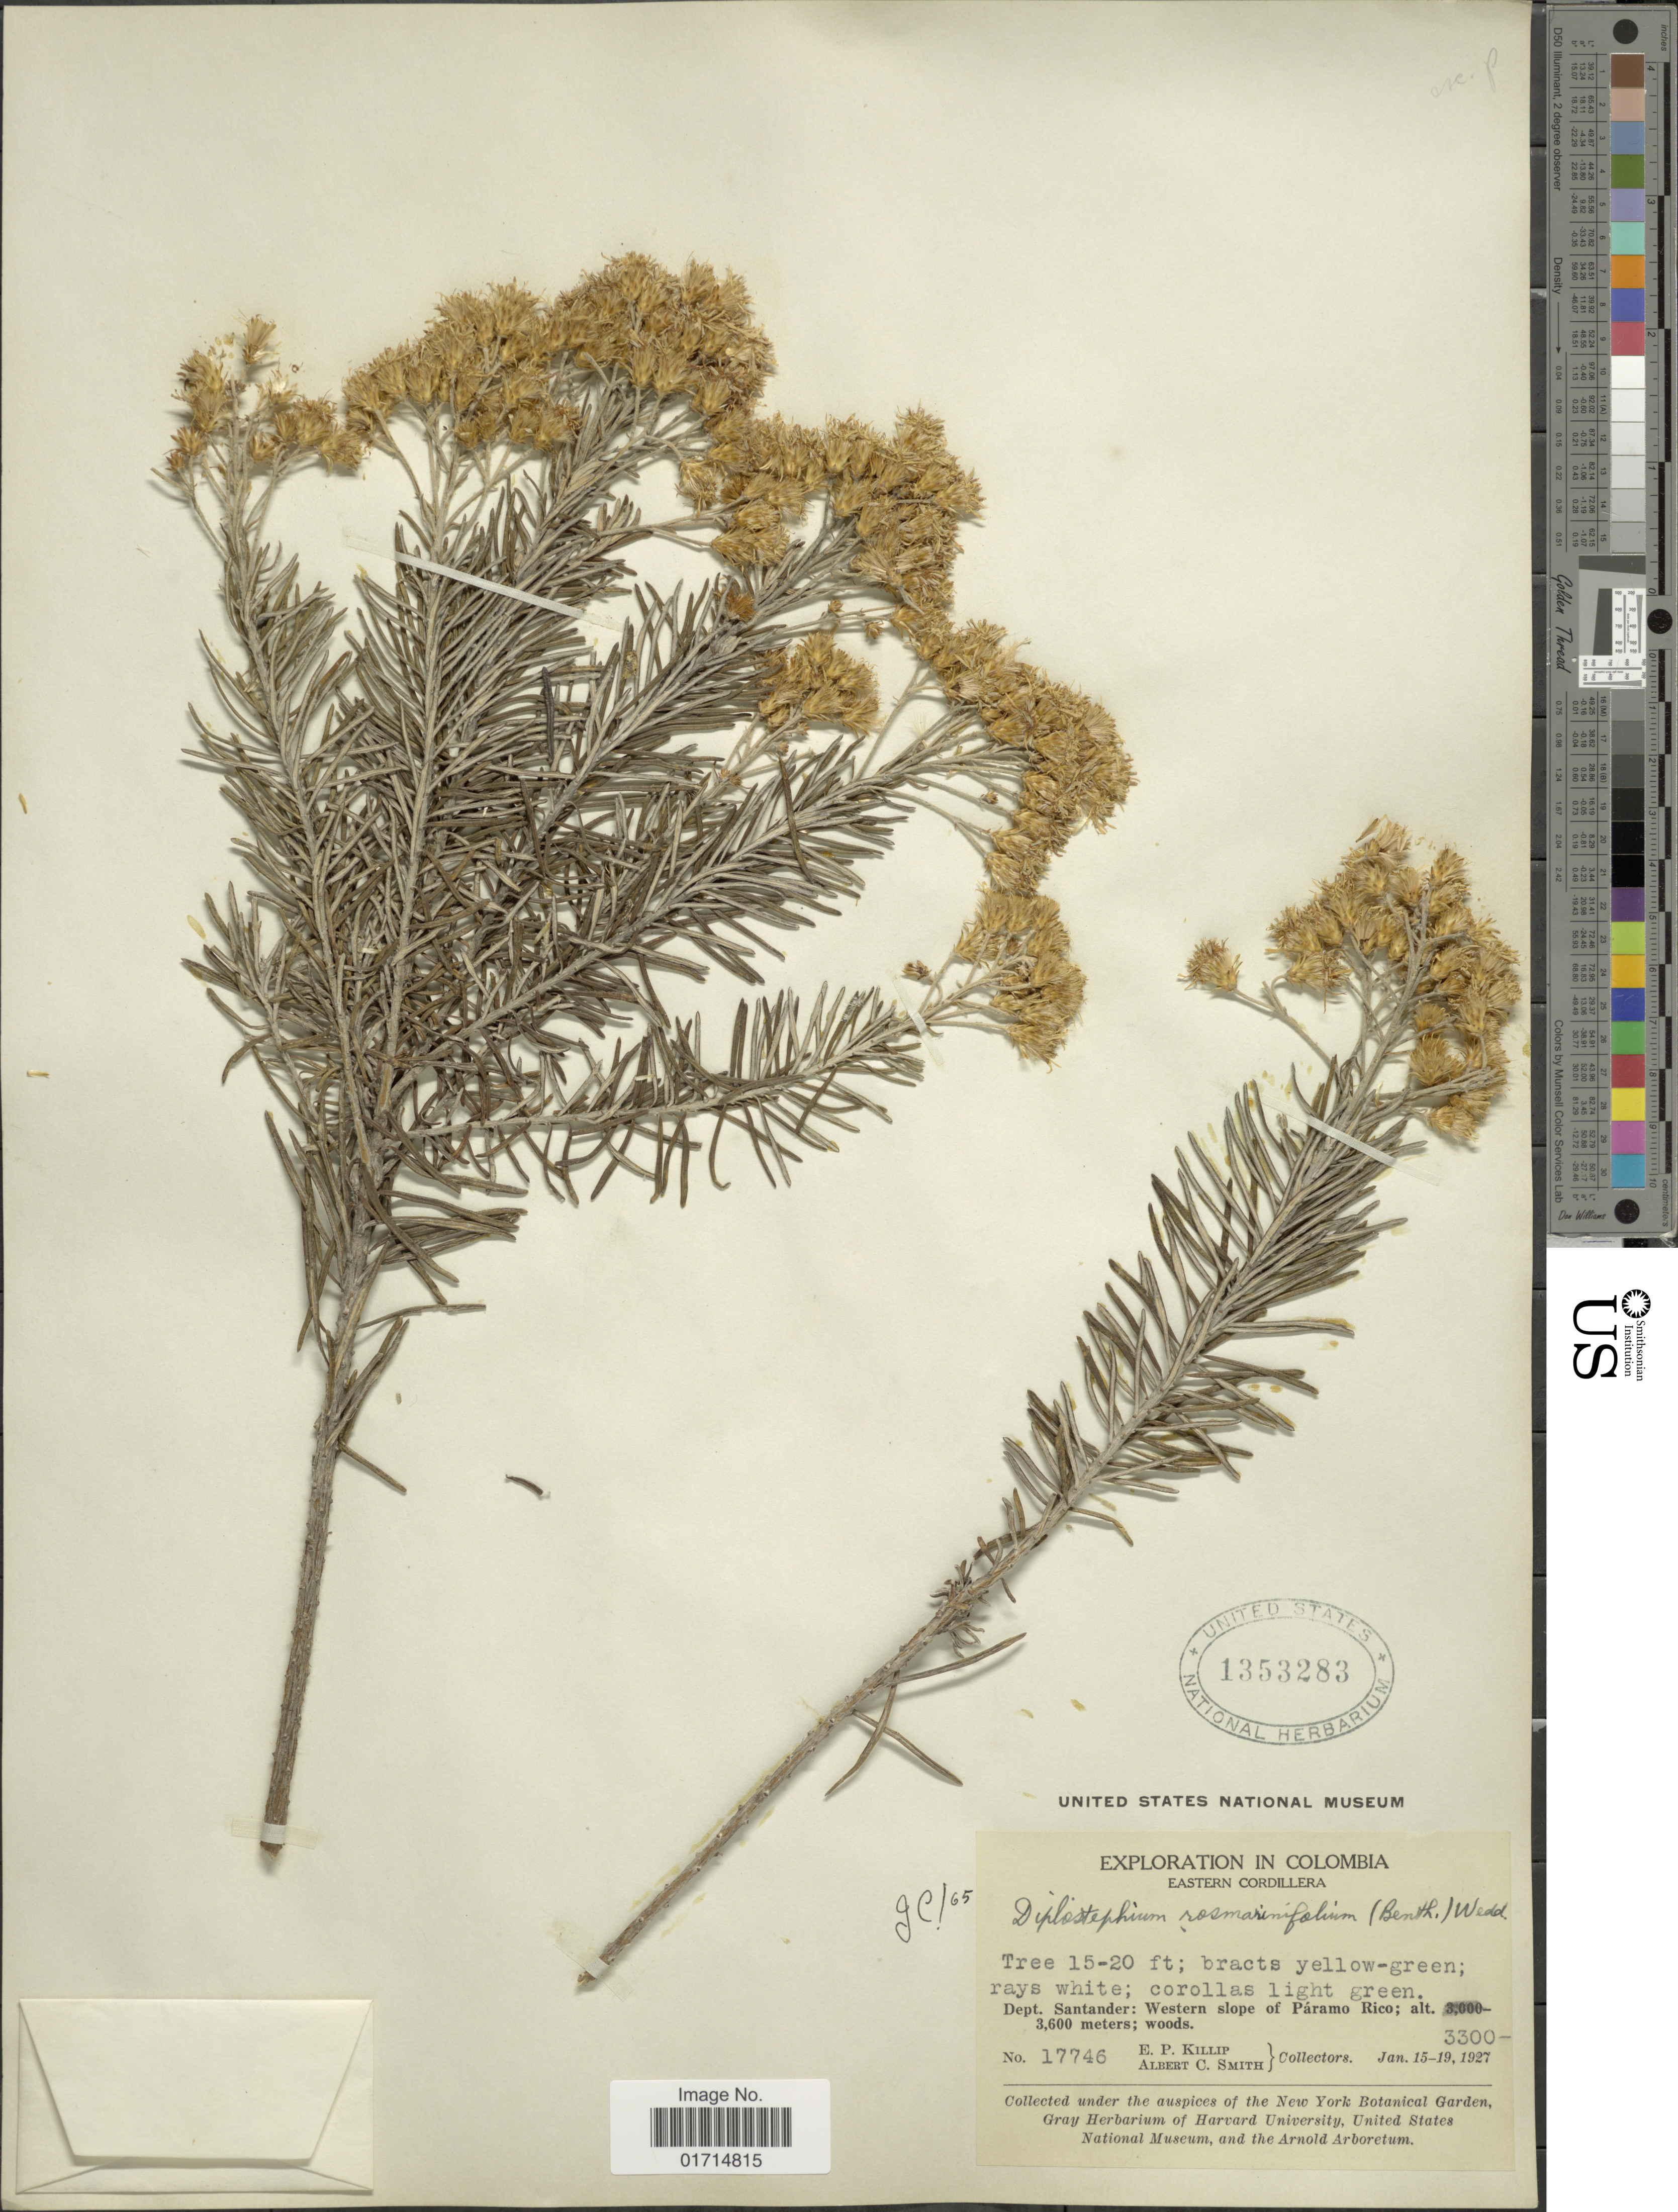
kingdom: Plantae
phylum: Tracheophyta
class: Magnoliopsida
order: Asterales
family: Asteraceae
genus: Diplostephium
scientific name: Diplostephium rosmarinifolium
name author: (Benth.) Wedd.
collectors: E. P. Killip & A. C. Smith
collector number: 17746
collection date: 1927-01-15/1927-01-19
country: Colombia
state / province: Santander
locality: Colombia. Eastern Cordillera. Dept. Santander: Western slope of Paramo Rico.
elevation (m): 3600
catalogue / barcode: US 1353283